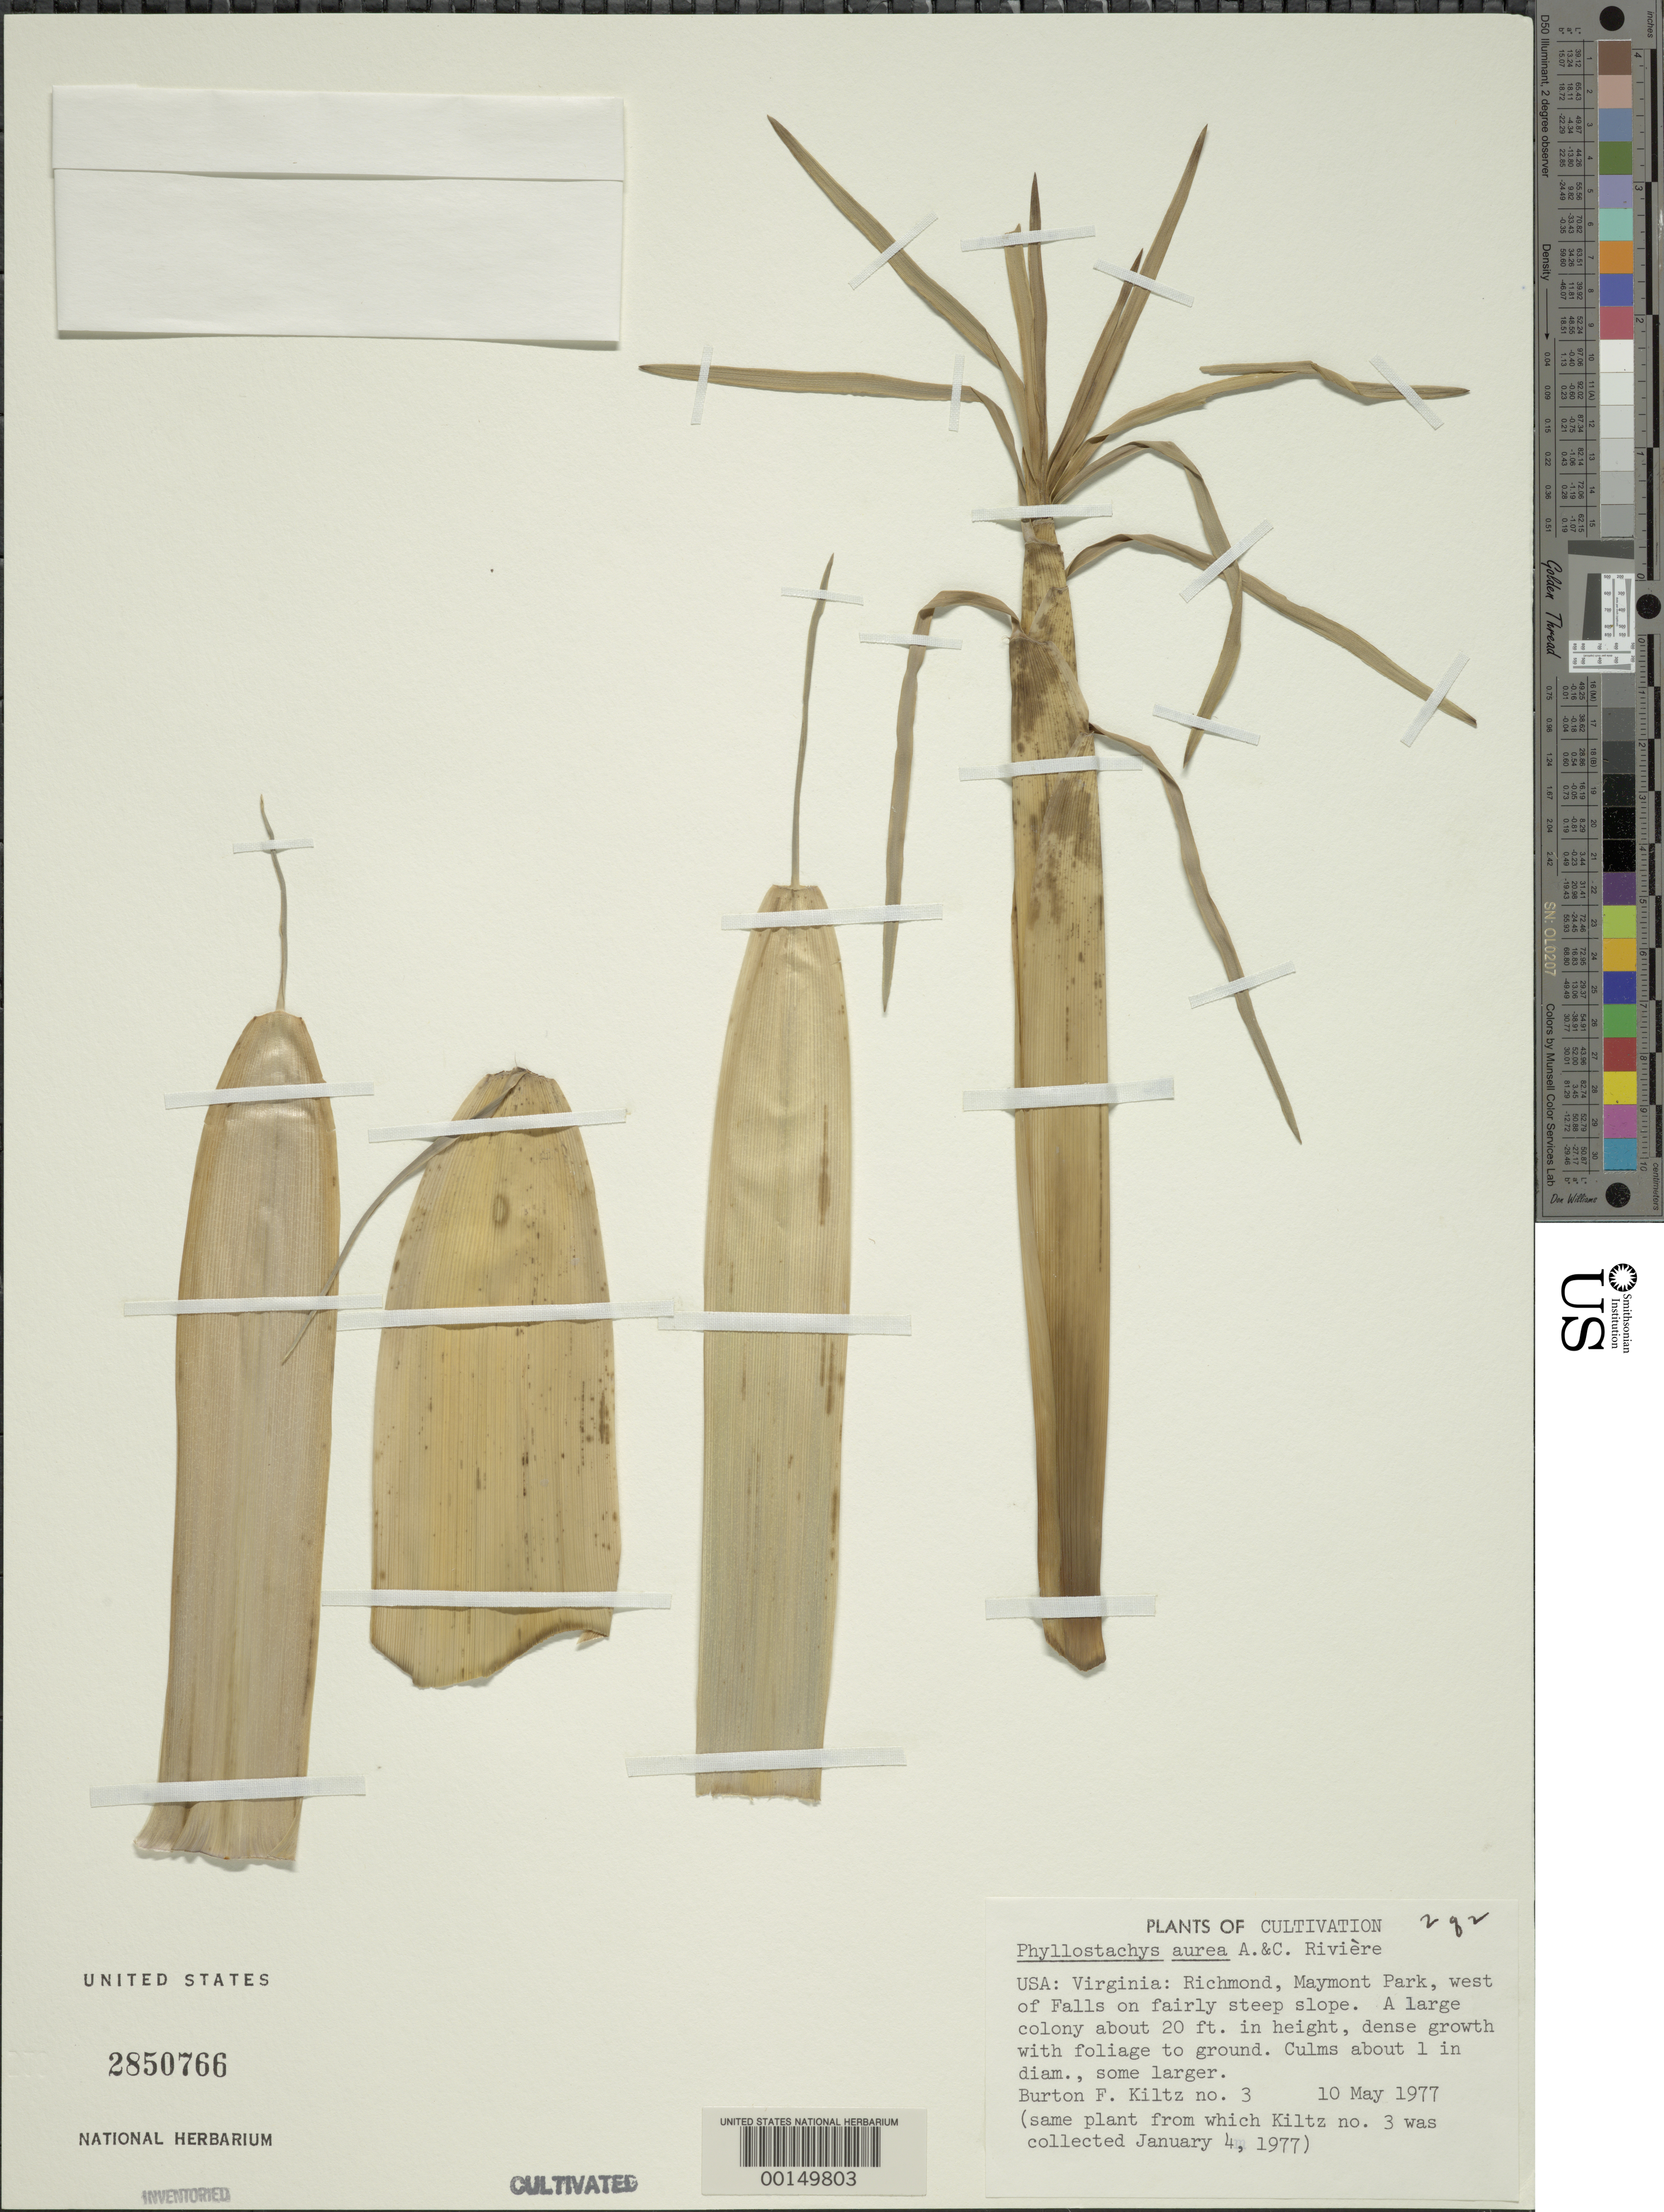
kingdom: Plantae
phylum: Tracheophyta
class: Liliopsida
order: Poales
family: Poaceae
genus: Phyllostachys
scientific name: Phyllostachys aurea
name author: Rivière & C. Rivière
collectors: B. Kiltz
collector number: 3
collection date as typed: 04 Jan 1977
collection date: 1977-01-04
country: United States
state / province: Virginia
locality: Richmond, maymont park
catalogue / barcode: US 2850766